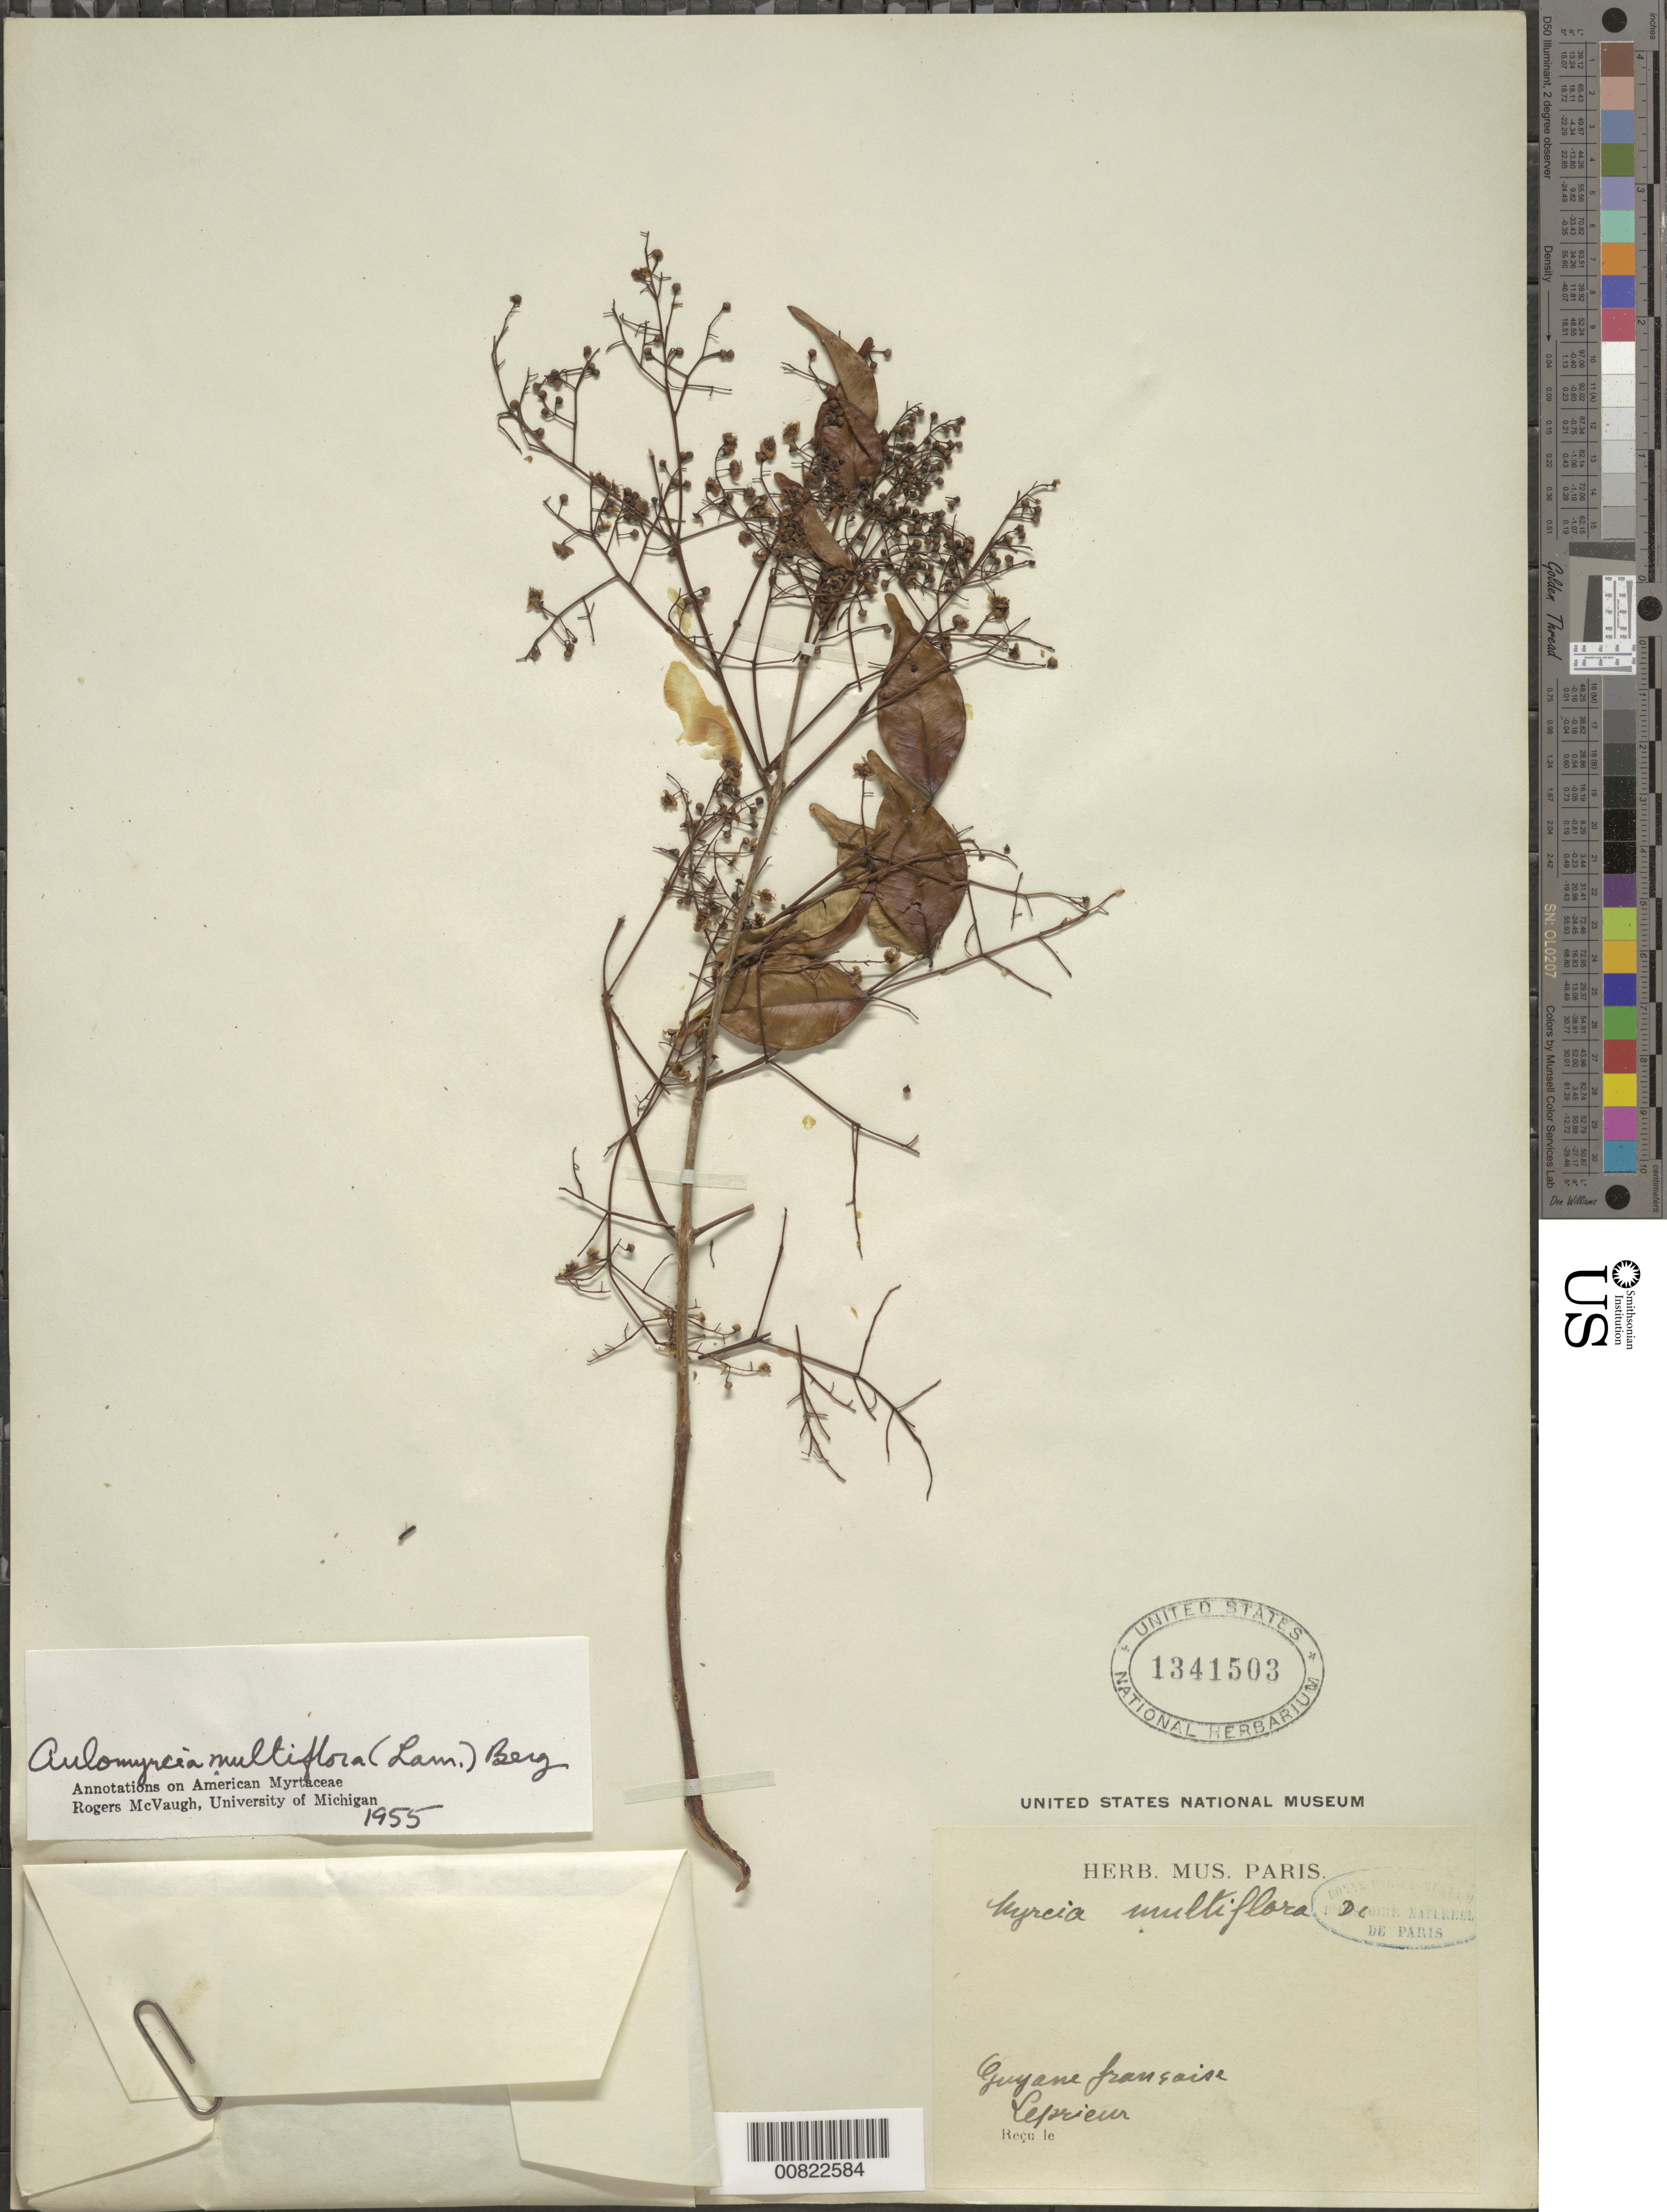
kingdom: Plantae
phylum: Tracheophyta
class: Magnoliopsida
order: Myrtales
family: Myrtaceae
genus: Myrcia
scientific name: Myrcia multiflora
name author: (Lam.) DC.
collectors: F. M. R. Leprieur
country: French Guiana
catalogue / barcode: US 1341503